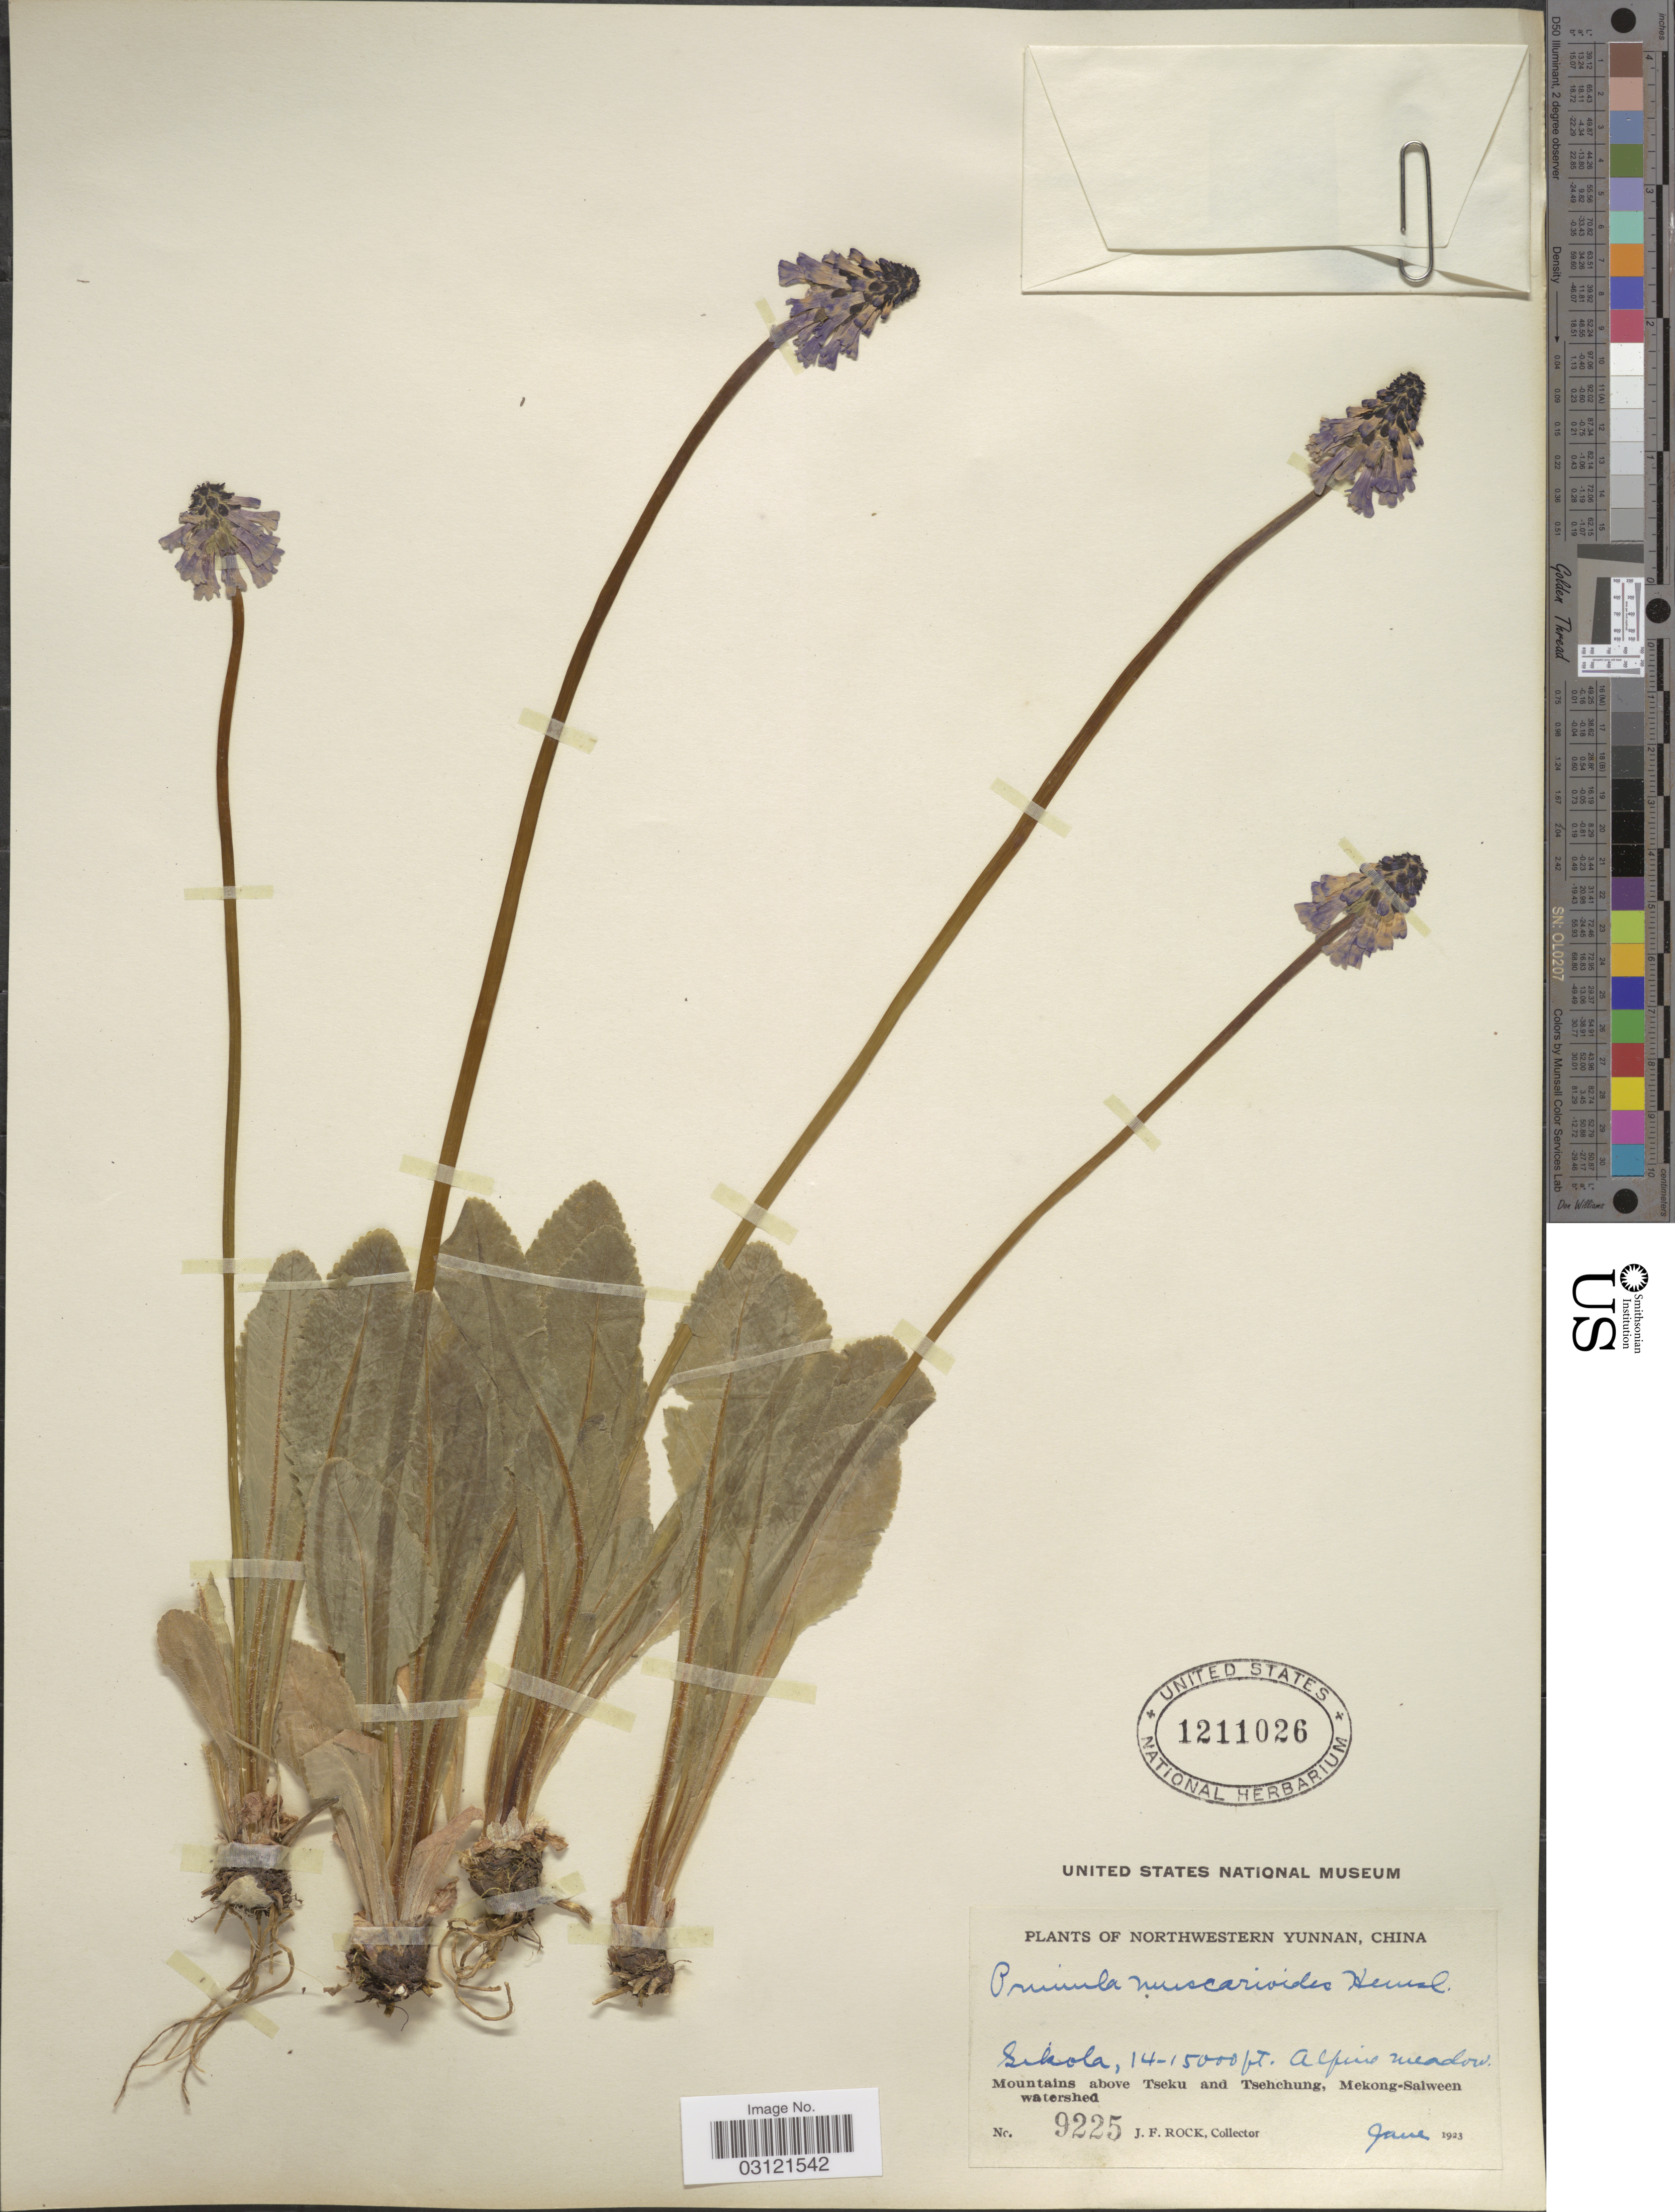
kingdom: Plantae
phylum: Tracheophyta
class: Magnoliopsida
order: Ericales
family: Primulaceae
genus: Primula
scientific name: Primula muscarioides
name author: Hemsl.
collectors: J. Rock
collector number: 9225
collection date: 1923-06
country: China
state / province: Yunnan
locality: Northwestern Yunnan. Sikola. Alpine meadow. Mountains above Tseku and Tsehchung, Mekong-Salween watershed.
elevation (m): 4267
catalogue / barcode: US 1211026